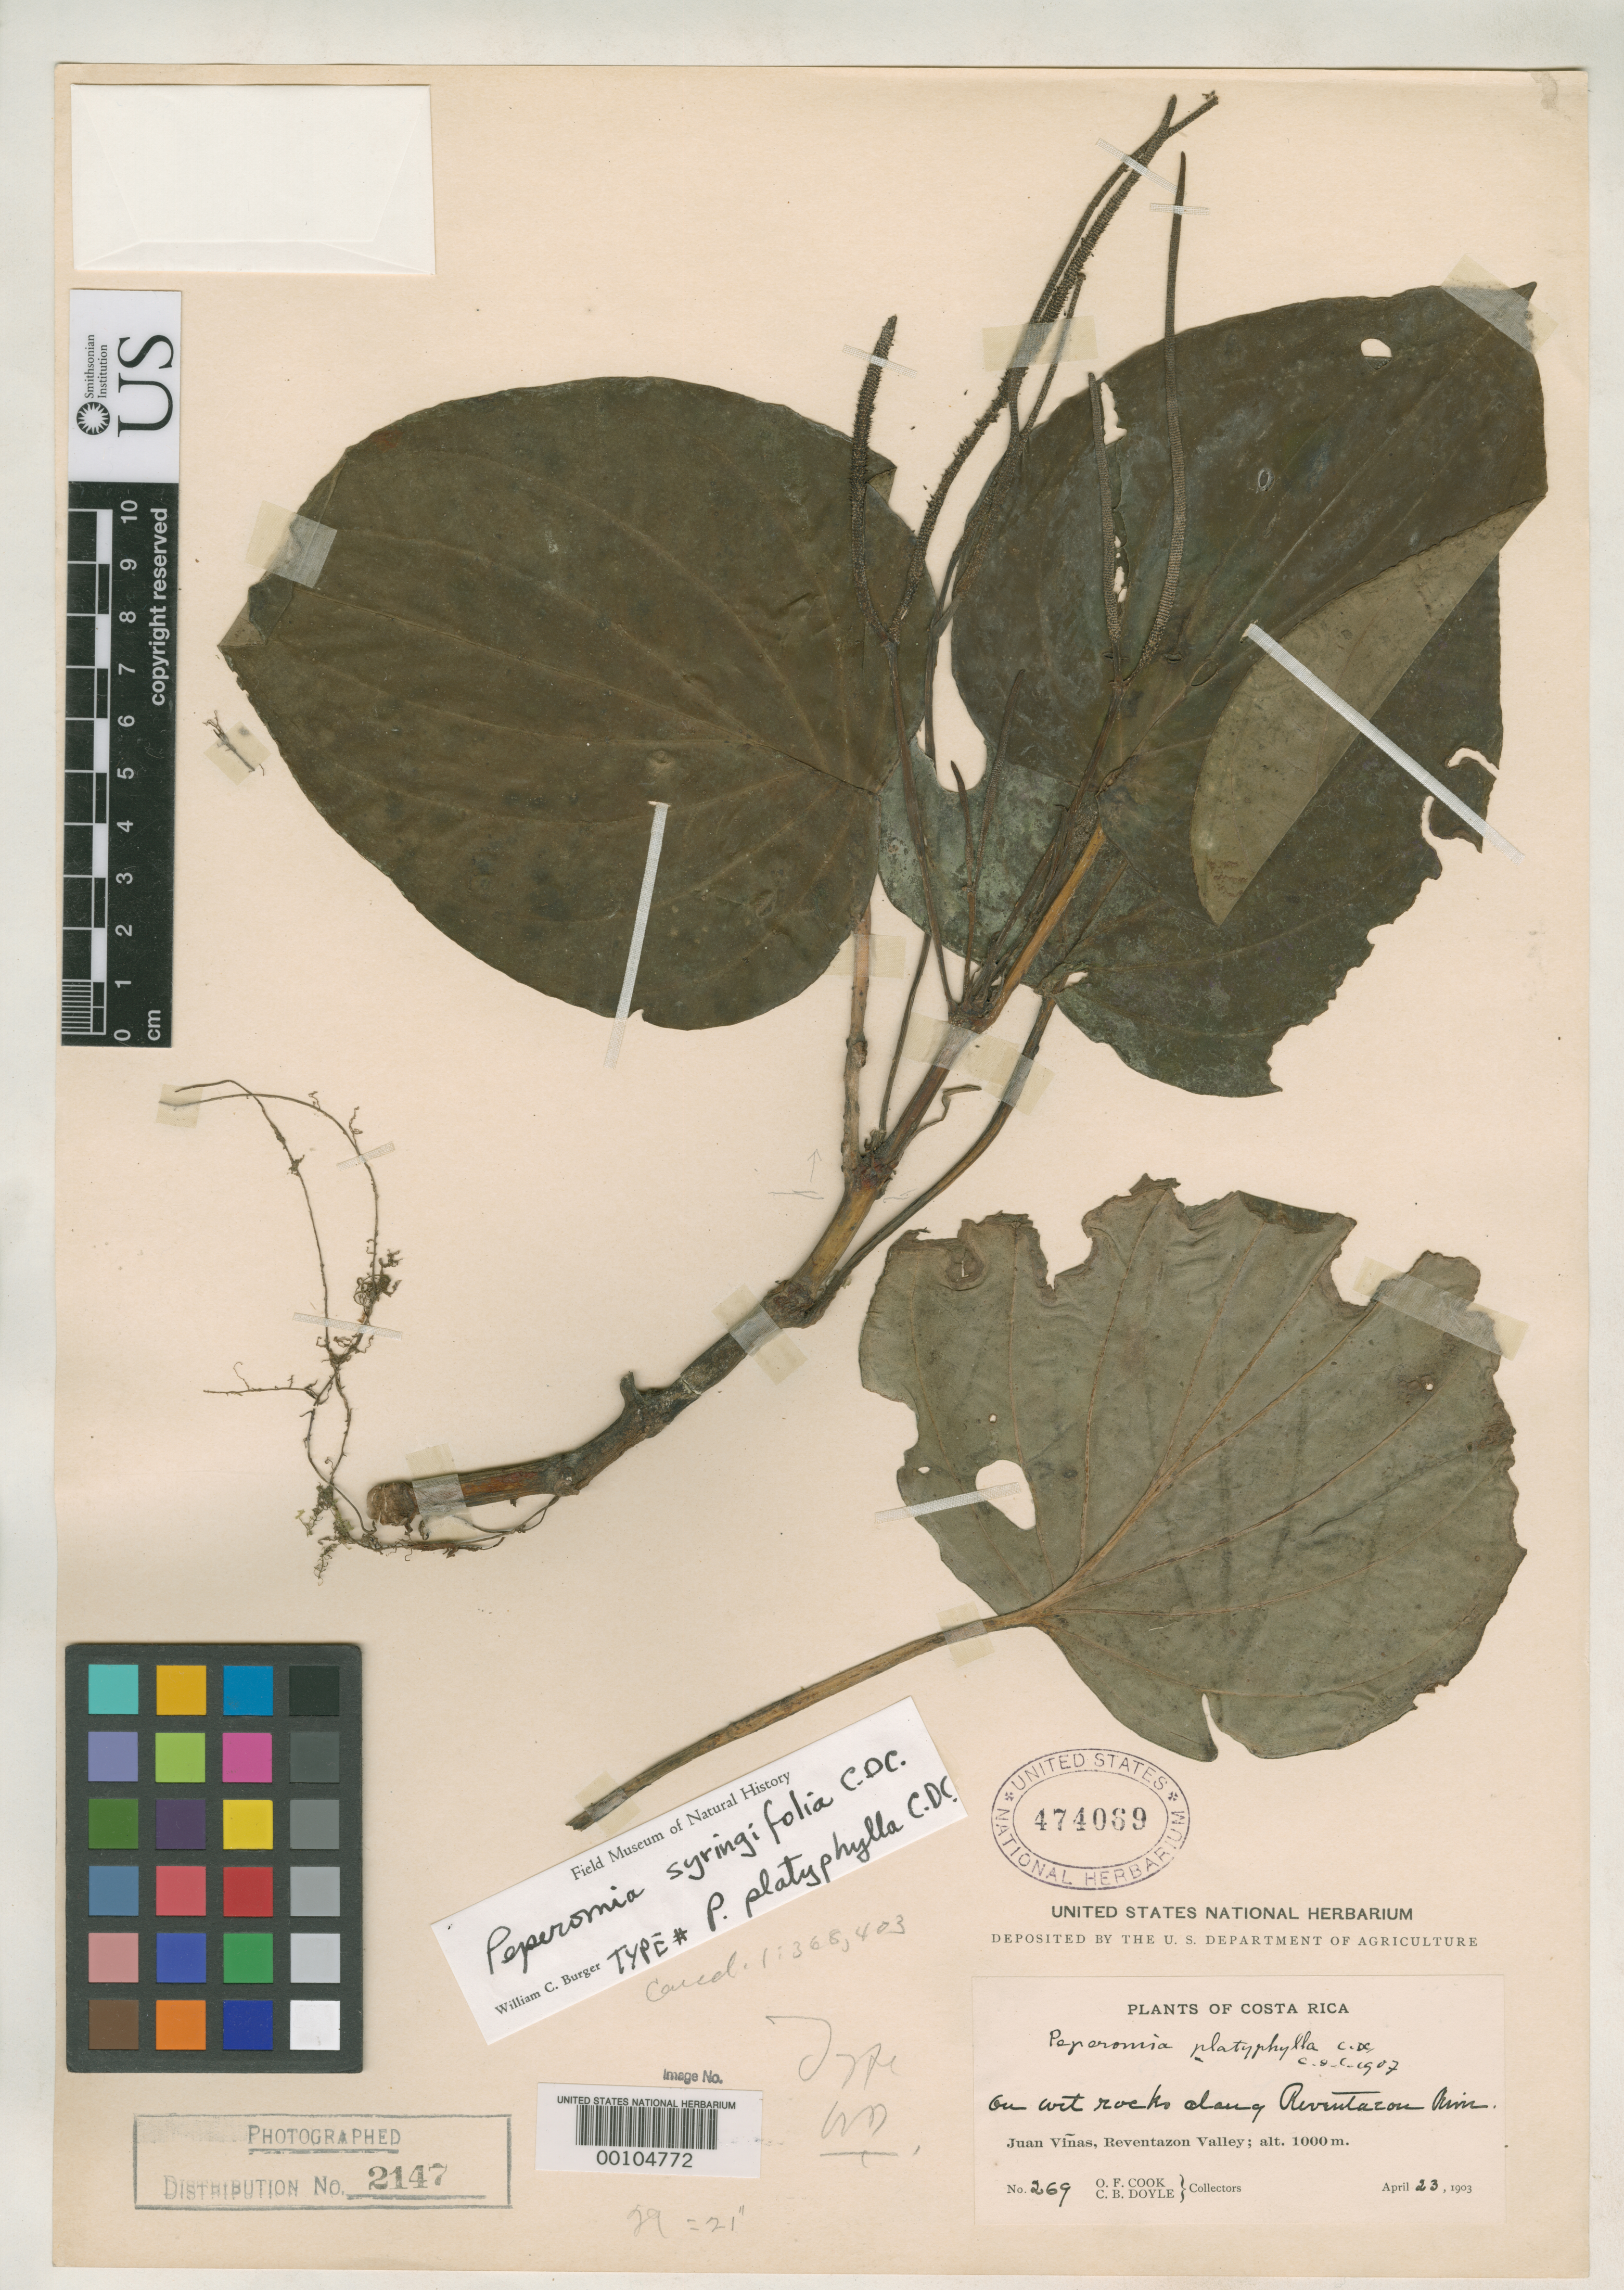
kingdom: Plantae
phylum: Tracheophyta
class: Magnoliopsida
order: Piperales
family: Piperaceae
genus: Peperomia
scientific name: Peperomia platyphylla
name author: C. DC.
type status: Type Collection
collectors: O. F. Cook & C. Doyle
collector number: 269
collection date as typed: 23 Apr 1903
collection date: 1903-04-23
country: Costa Rica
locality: Juan Vinas, Reventazon Valley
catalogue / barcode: US 474069